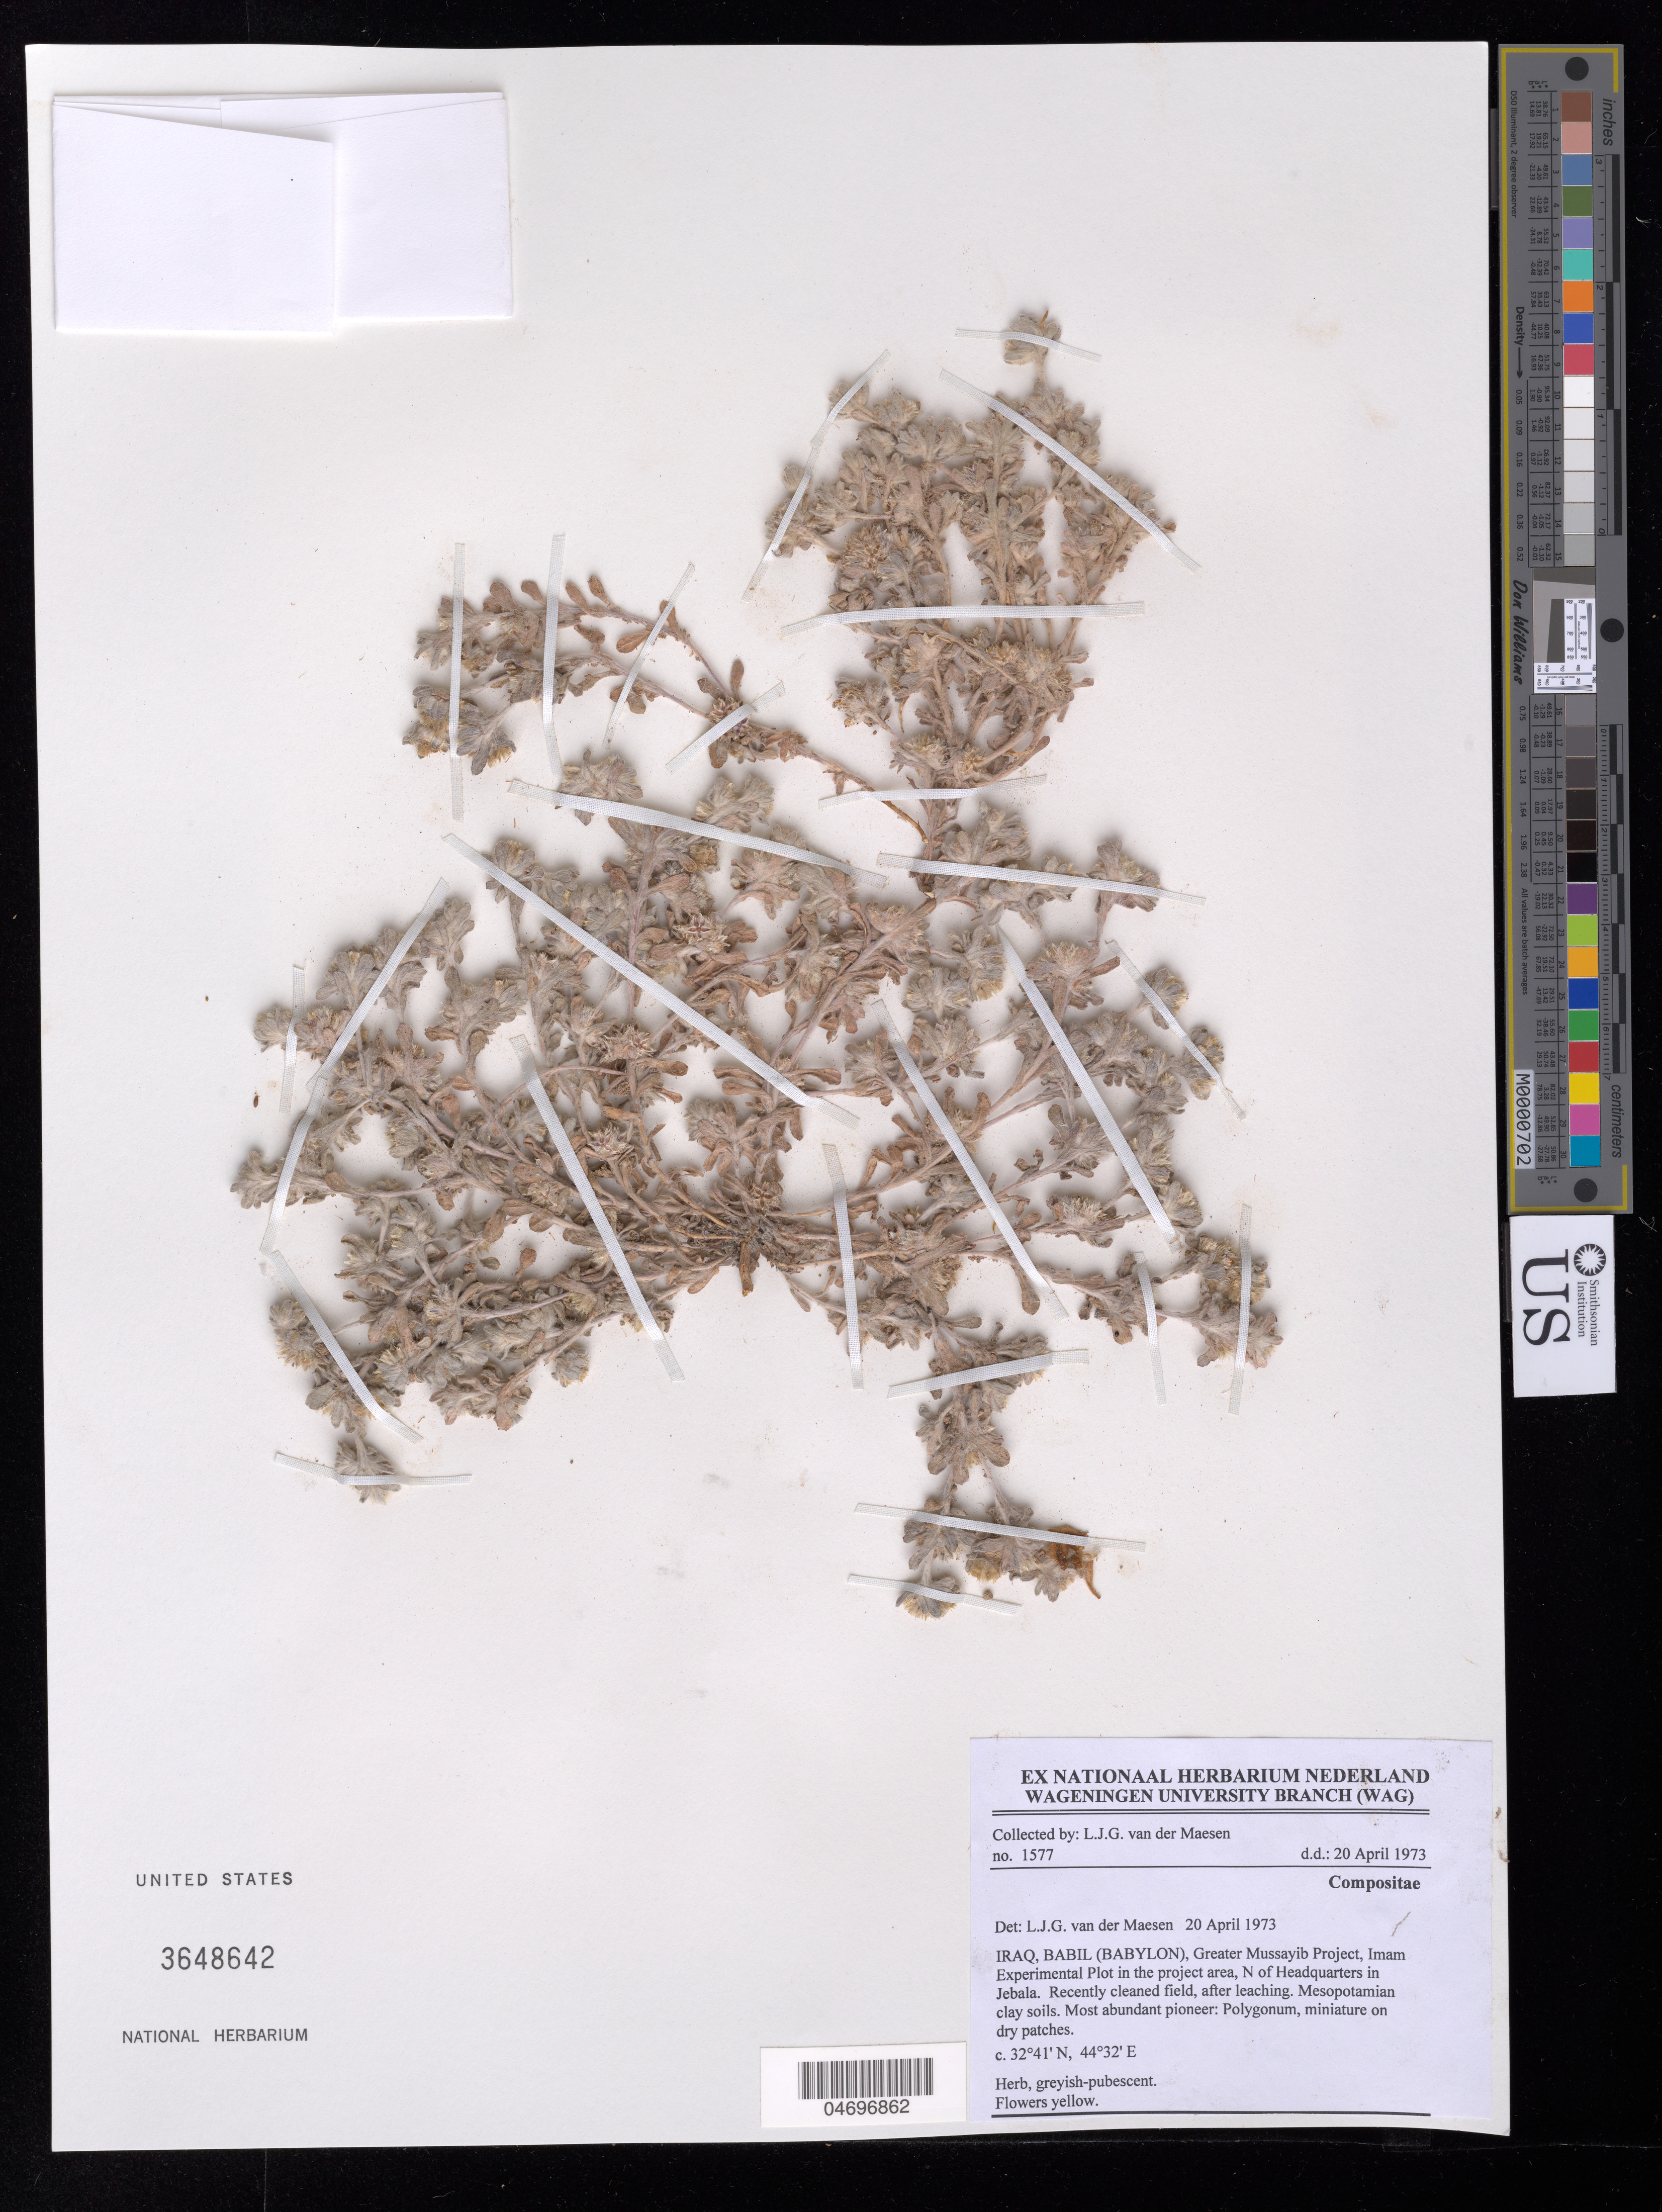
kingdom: Plantae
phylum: Tracheophyta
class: Magnoliopsida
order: Asterales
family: Asteraceae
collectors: L. van der Maesen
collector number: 1577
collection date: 1973-04-20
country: Iraq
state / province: Babil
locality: Greater Mussayib Project, Imam Esperimental Plot in the project area, N of HQ in Jebala.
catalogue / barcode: US 3648642